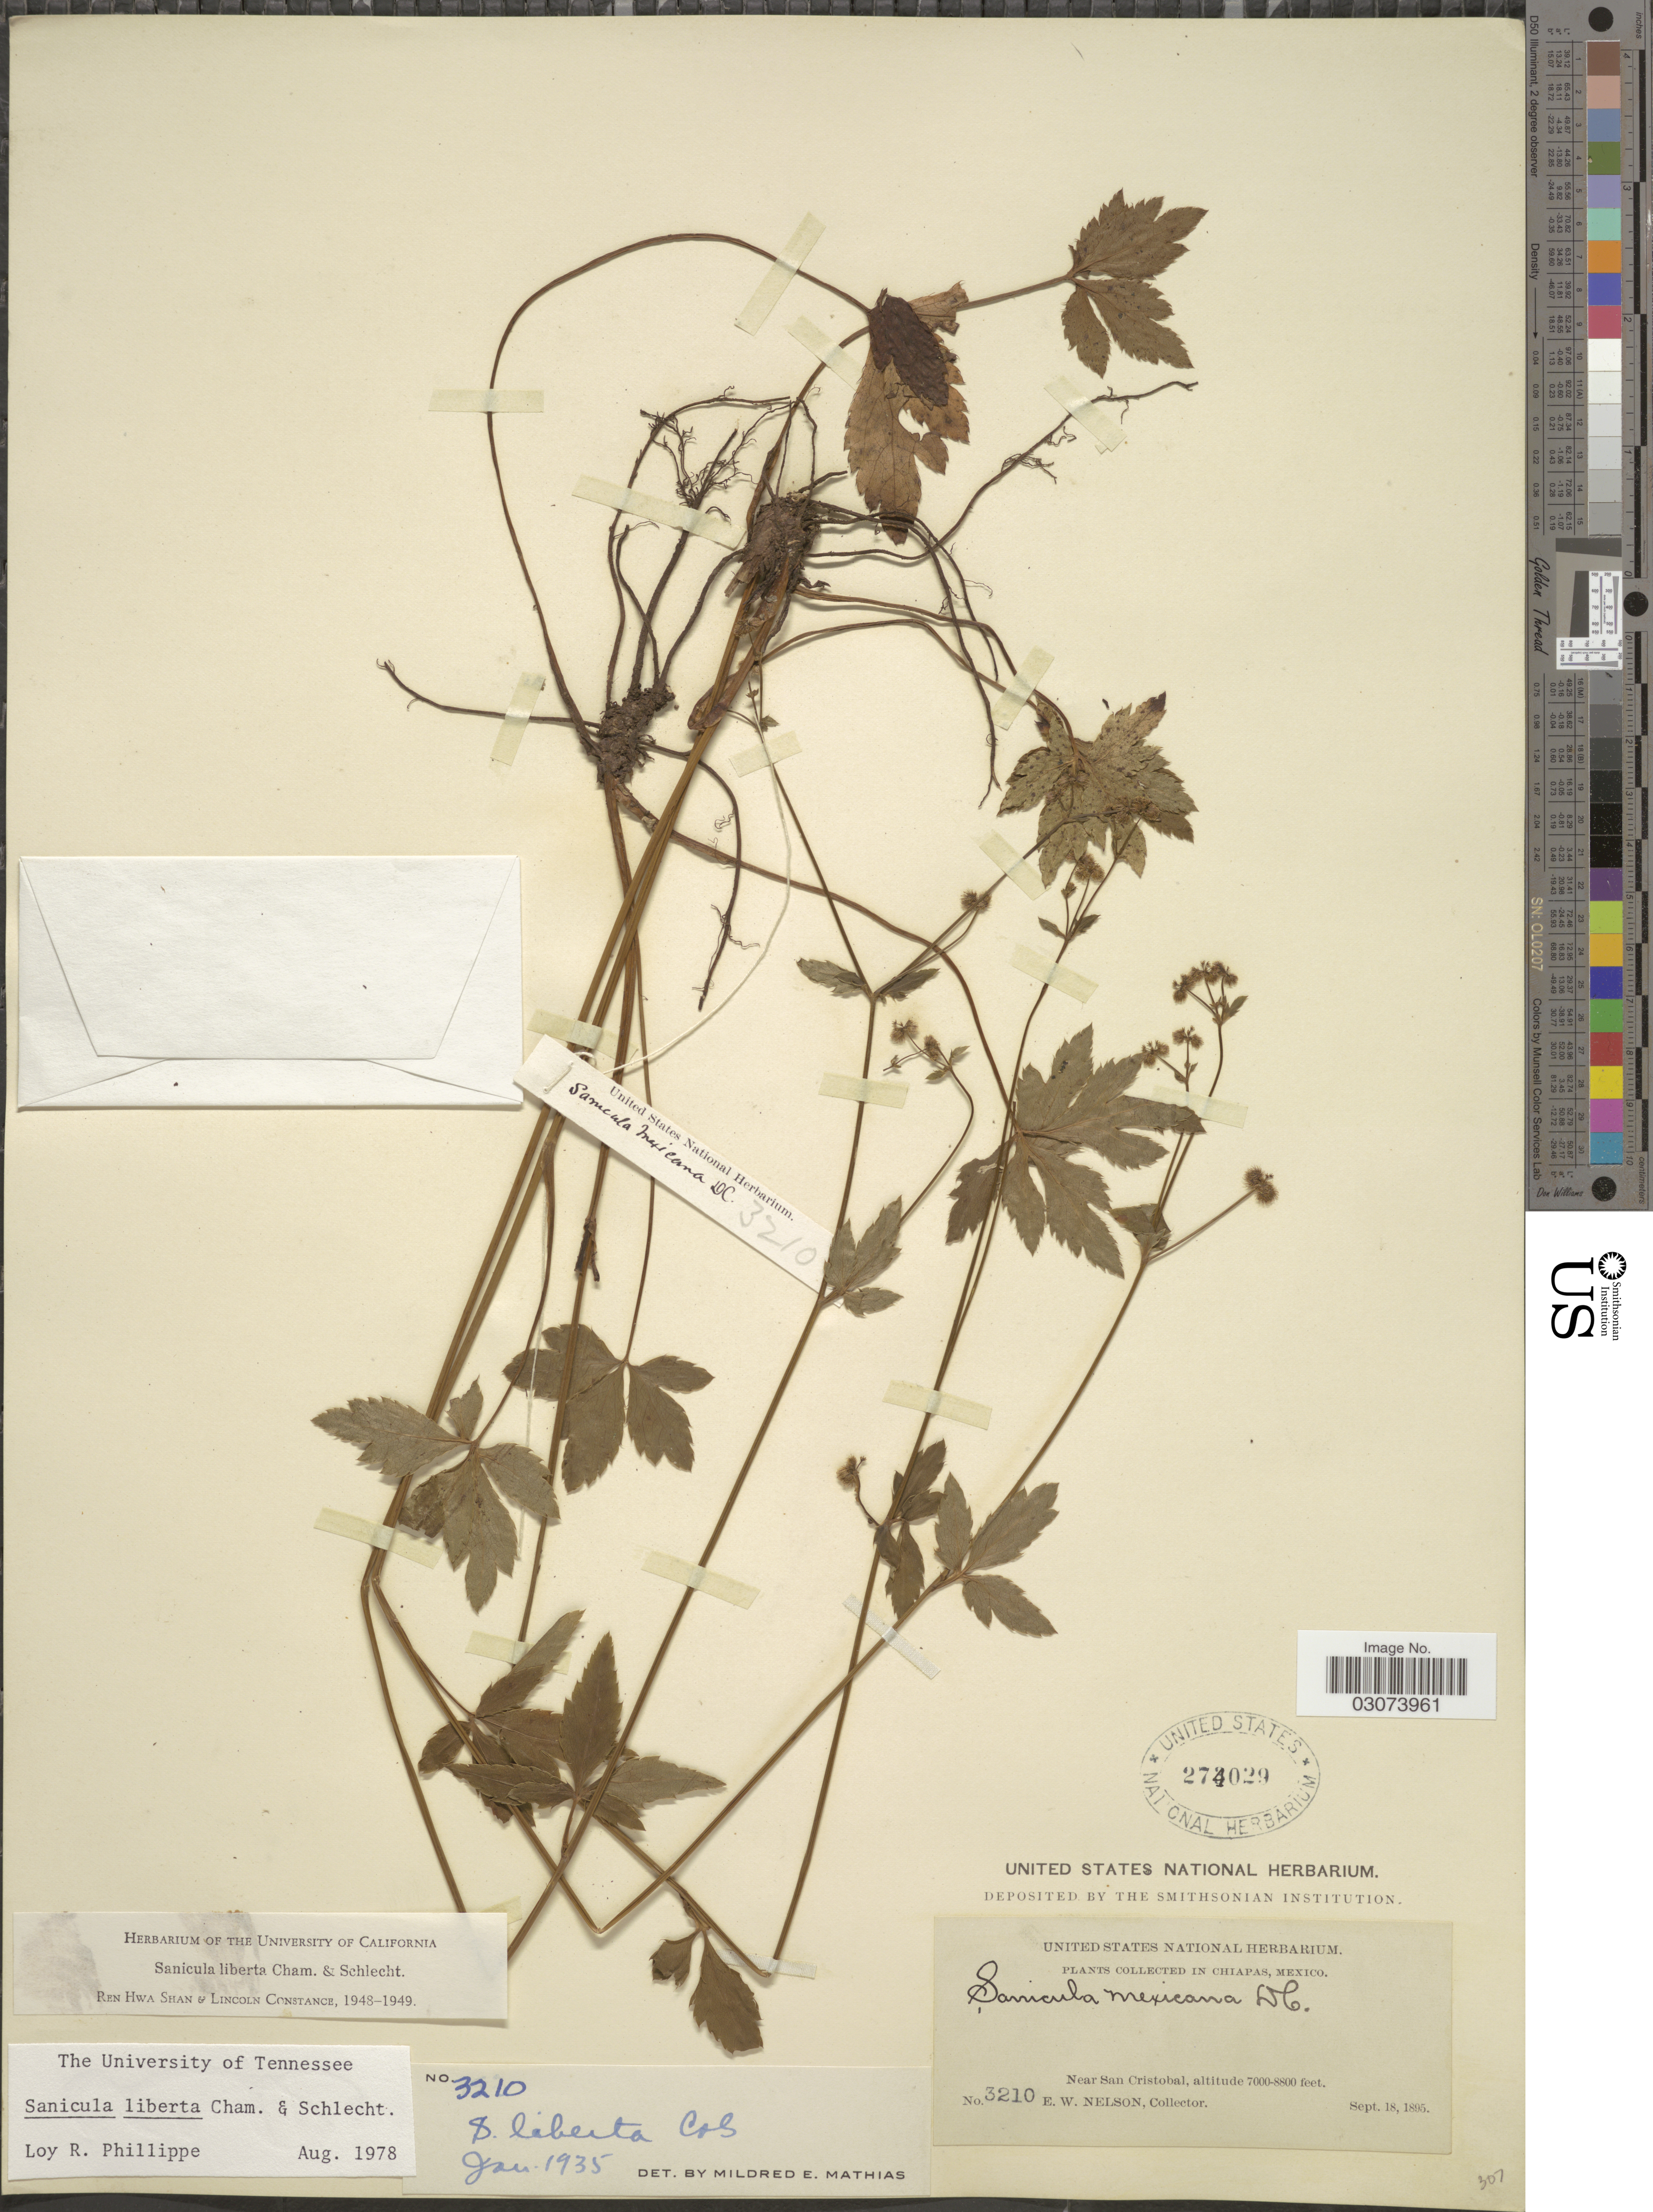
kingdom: Plantae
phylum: Tracheophyta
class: Magnoliopsida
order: Apiales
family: Apiaceae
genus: Sanicula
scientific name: Sanicula liberta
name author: Cham. & Schltdl.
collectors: E. W. Nelson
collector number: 3210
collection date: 1895-09-18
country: Mexico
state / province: Chiapas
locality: Near San Cristobal.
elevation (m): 2134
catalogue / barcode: US 274029